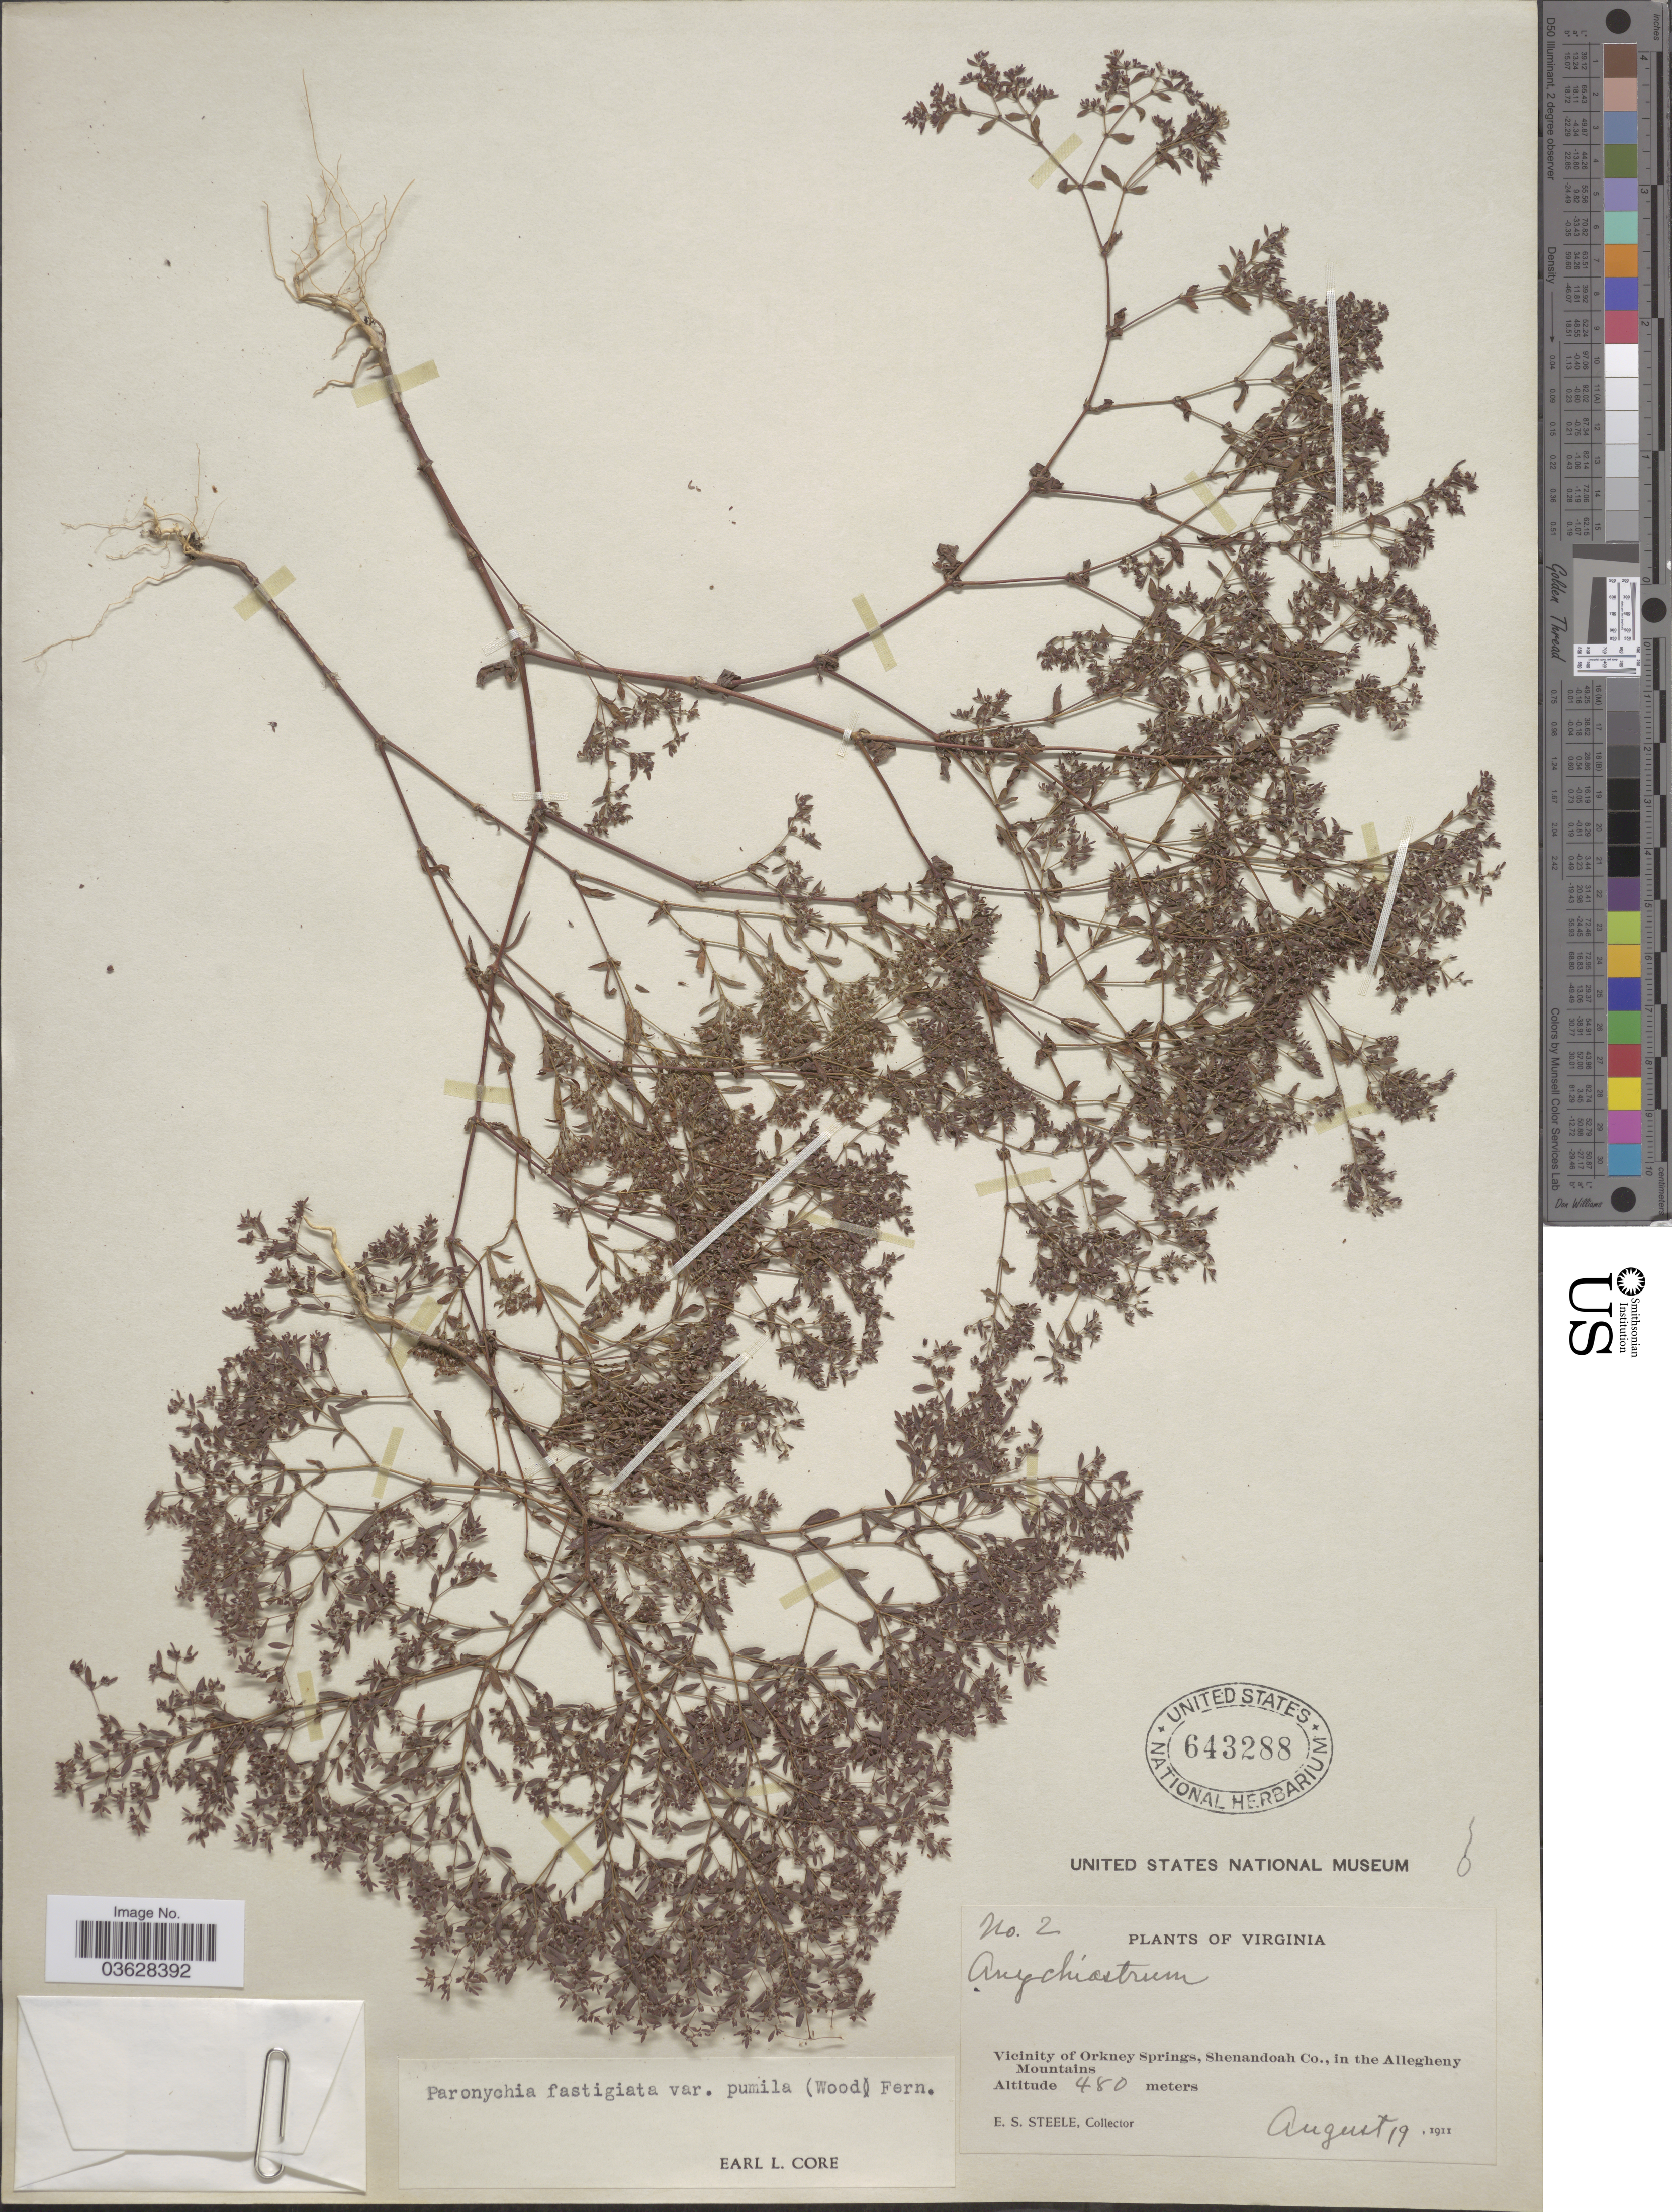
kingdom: Plantae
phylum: Tracheophyta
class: Magnoliopsida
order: Caryophyllales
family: Caryophyllaceae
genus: Paronychia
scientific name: Paronychia fastigiata var. pumila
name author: (Alph. Wood) Fernald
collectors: E. Steele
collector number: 2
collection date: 1911-08-19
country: United States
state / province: Virginia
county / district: Shenandoah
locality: Vicinity of Orkney Springs, Shenandoah Co., in the Allegheny Mountains.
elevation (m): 480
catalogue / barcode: US 643288